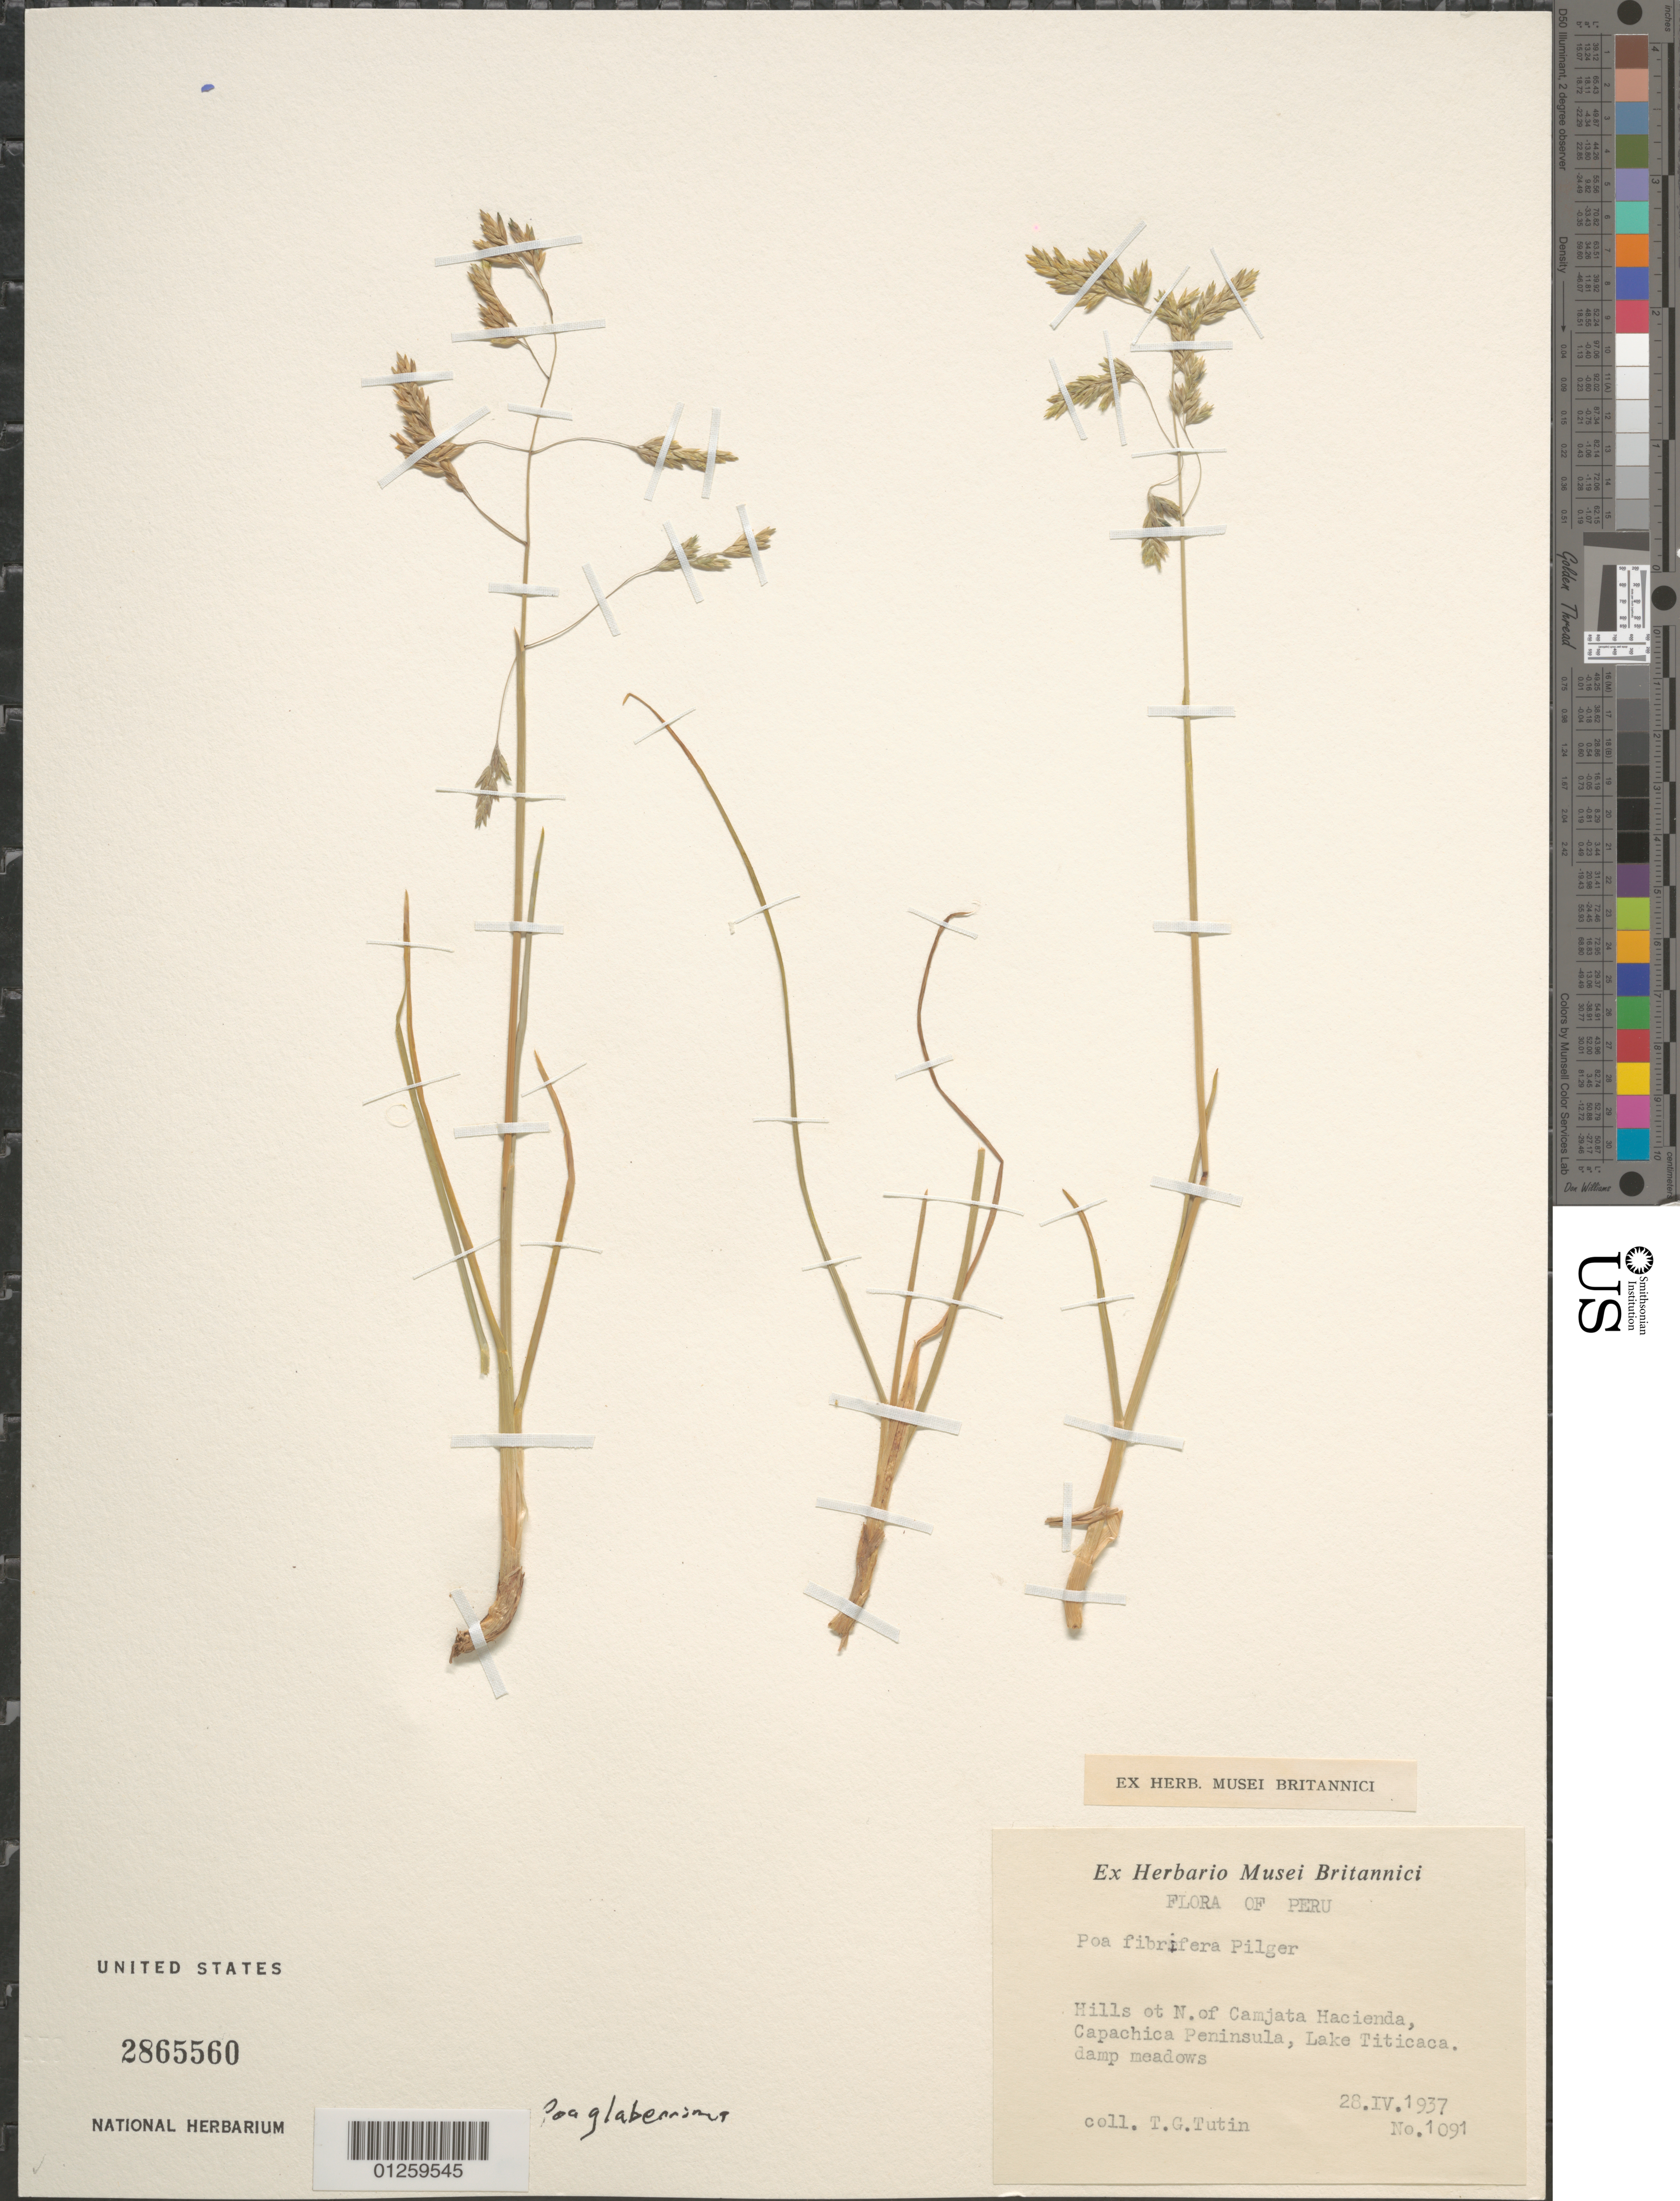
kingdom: Plantae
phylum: Tracheophyta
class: Liliopsida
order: Poales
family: Poaceae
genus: Poa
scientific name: Poa glaberrima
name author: Tovar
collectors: T. G. Tutin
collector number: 1091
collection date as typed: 28.IV.1937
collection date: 1937-04-28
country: Peru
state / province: Puno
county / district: Puno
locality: Hills of N. of Camjata Hacienda, Capachica Peninsula, Lake Titicaca. damp meadows.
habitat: damp meadows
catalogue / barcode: US 2865560